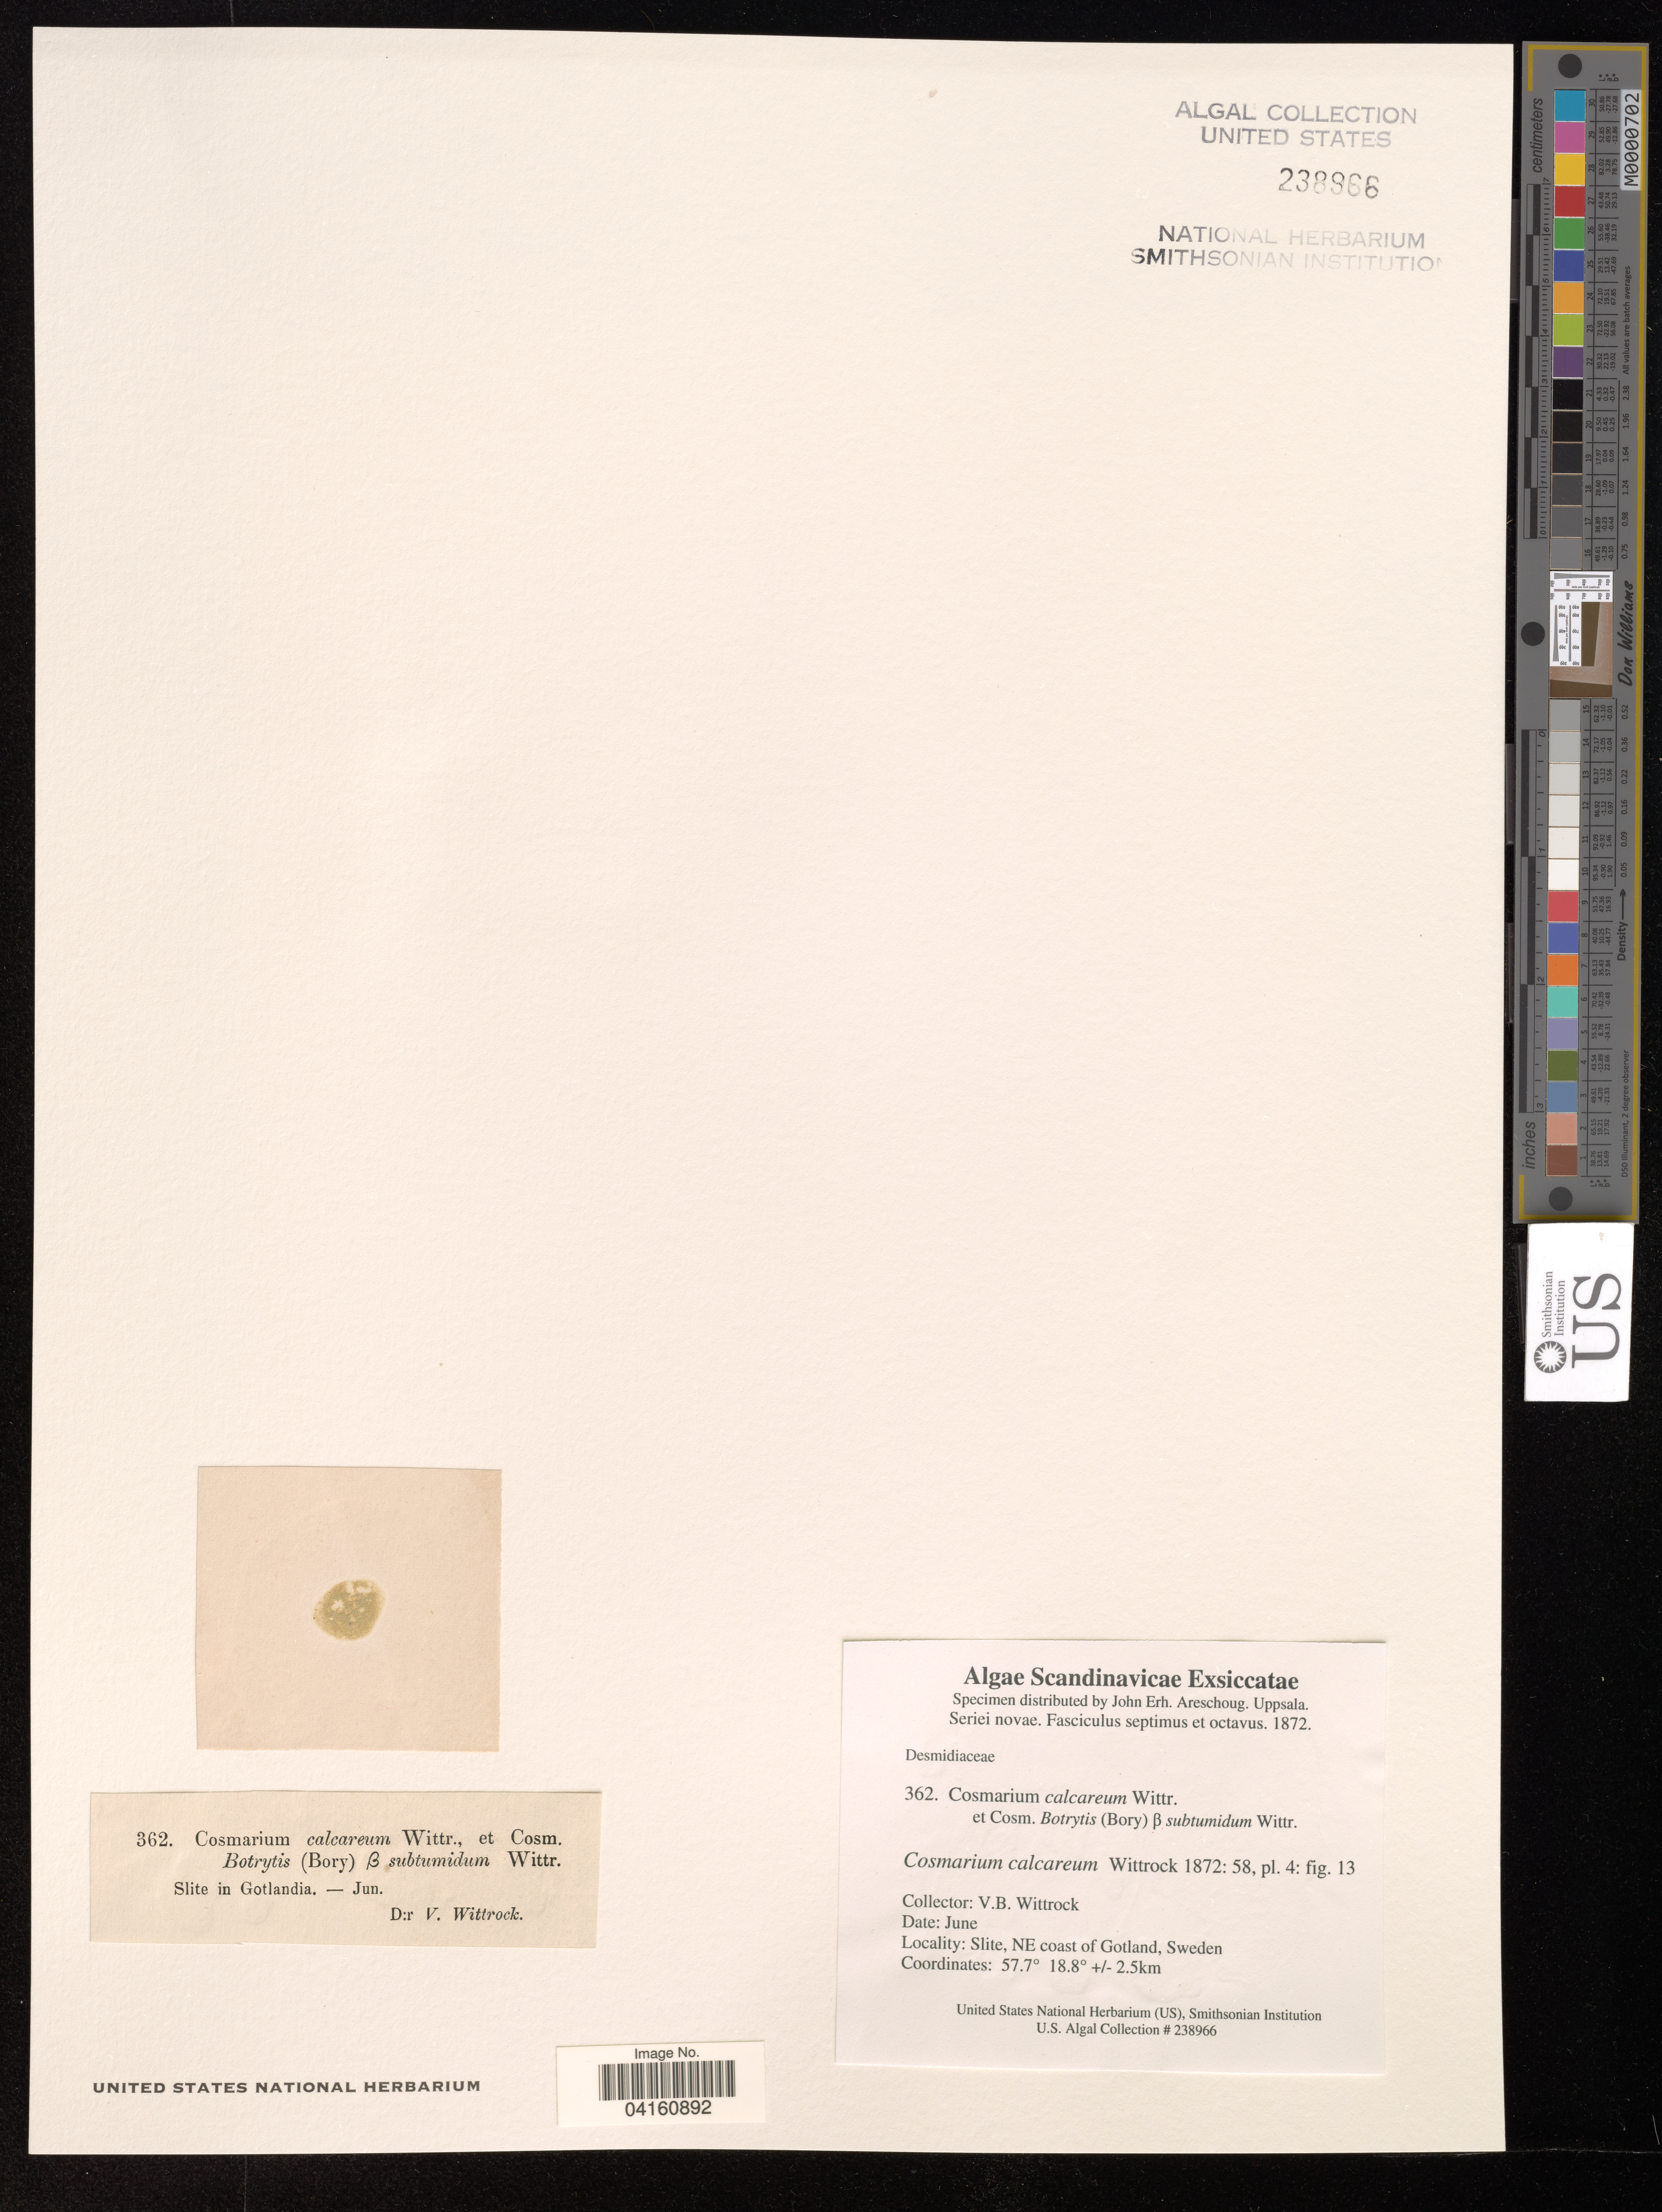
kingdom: Plantae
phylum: Charophyta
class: Zygnematophyceae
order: Zygnematales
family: Desmidiaceae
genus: Cosmarium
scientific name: Cosmarium calcareum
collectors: V. Wittrock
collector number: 362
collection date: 1872-06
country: Sweden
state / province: Gotland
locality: Slite, NE coast of Gotland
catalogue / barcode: US 238966